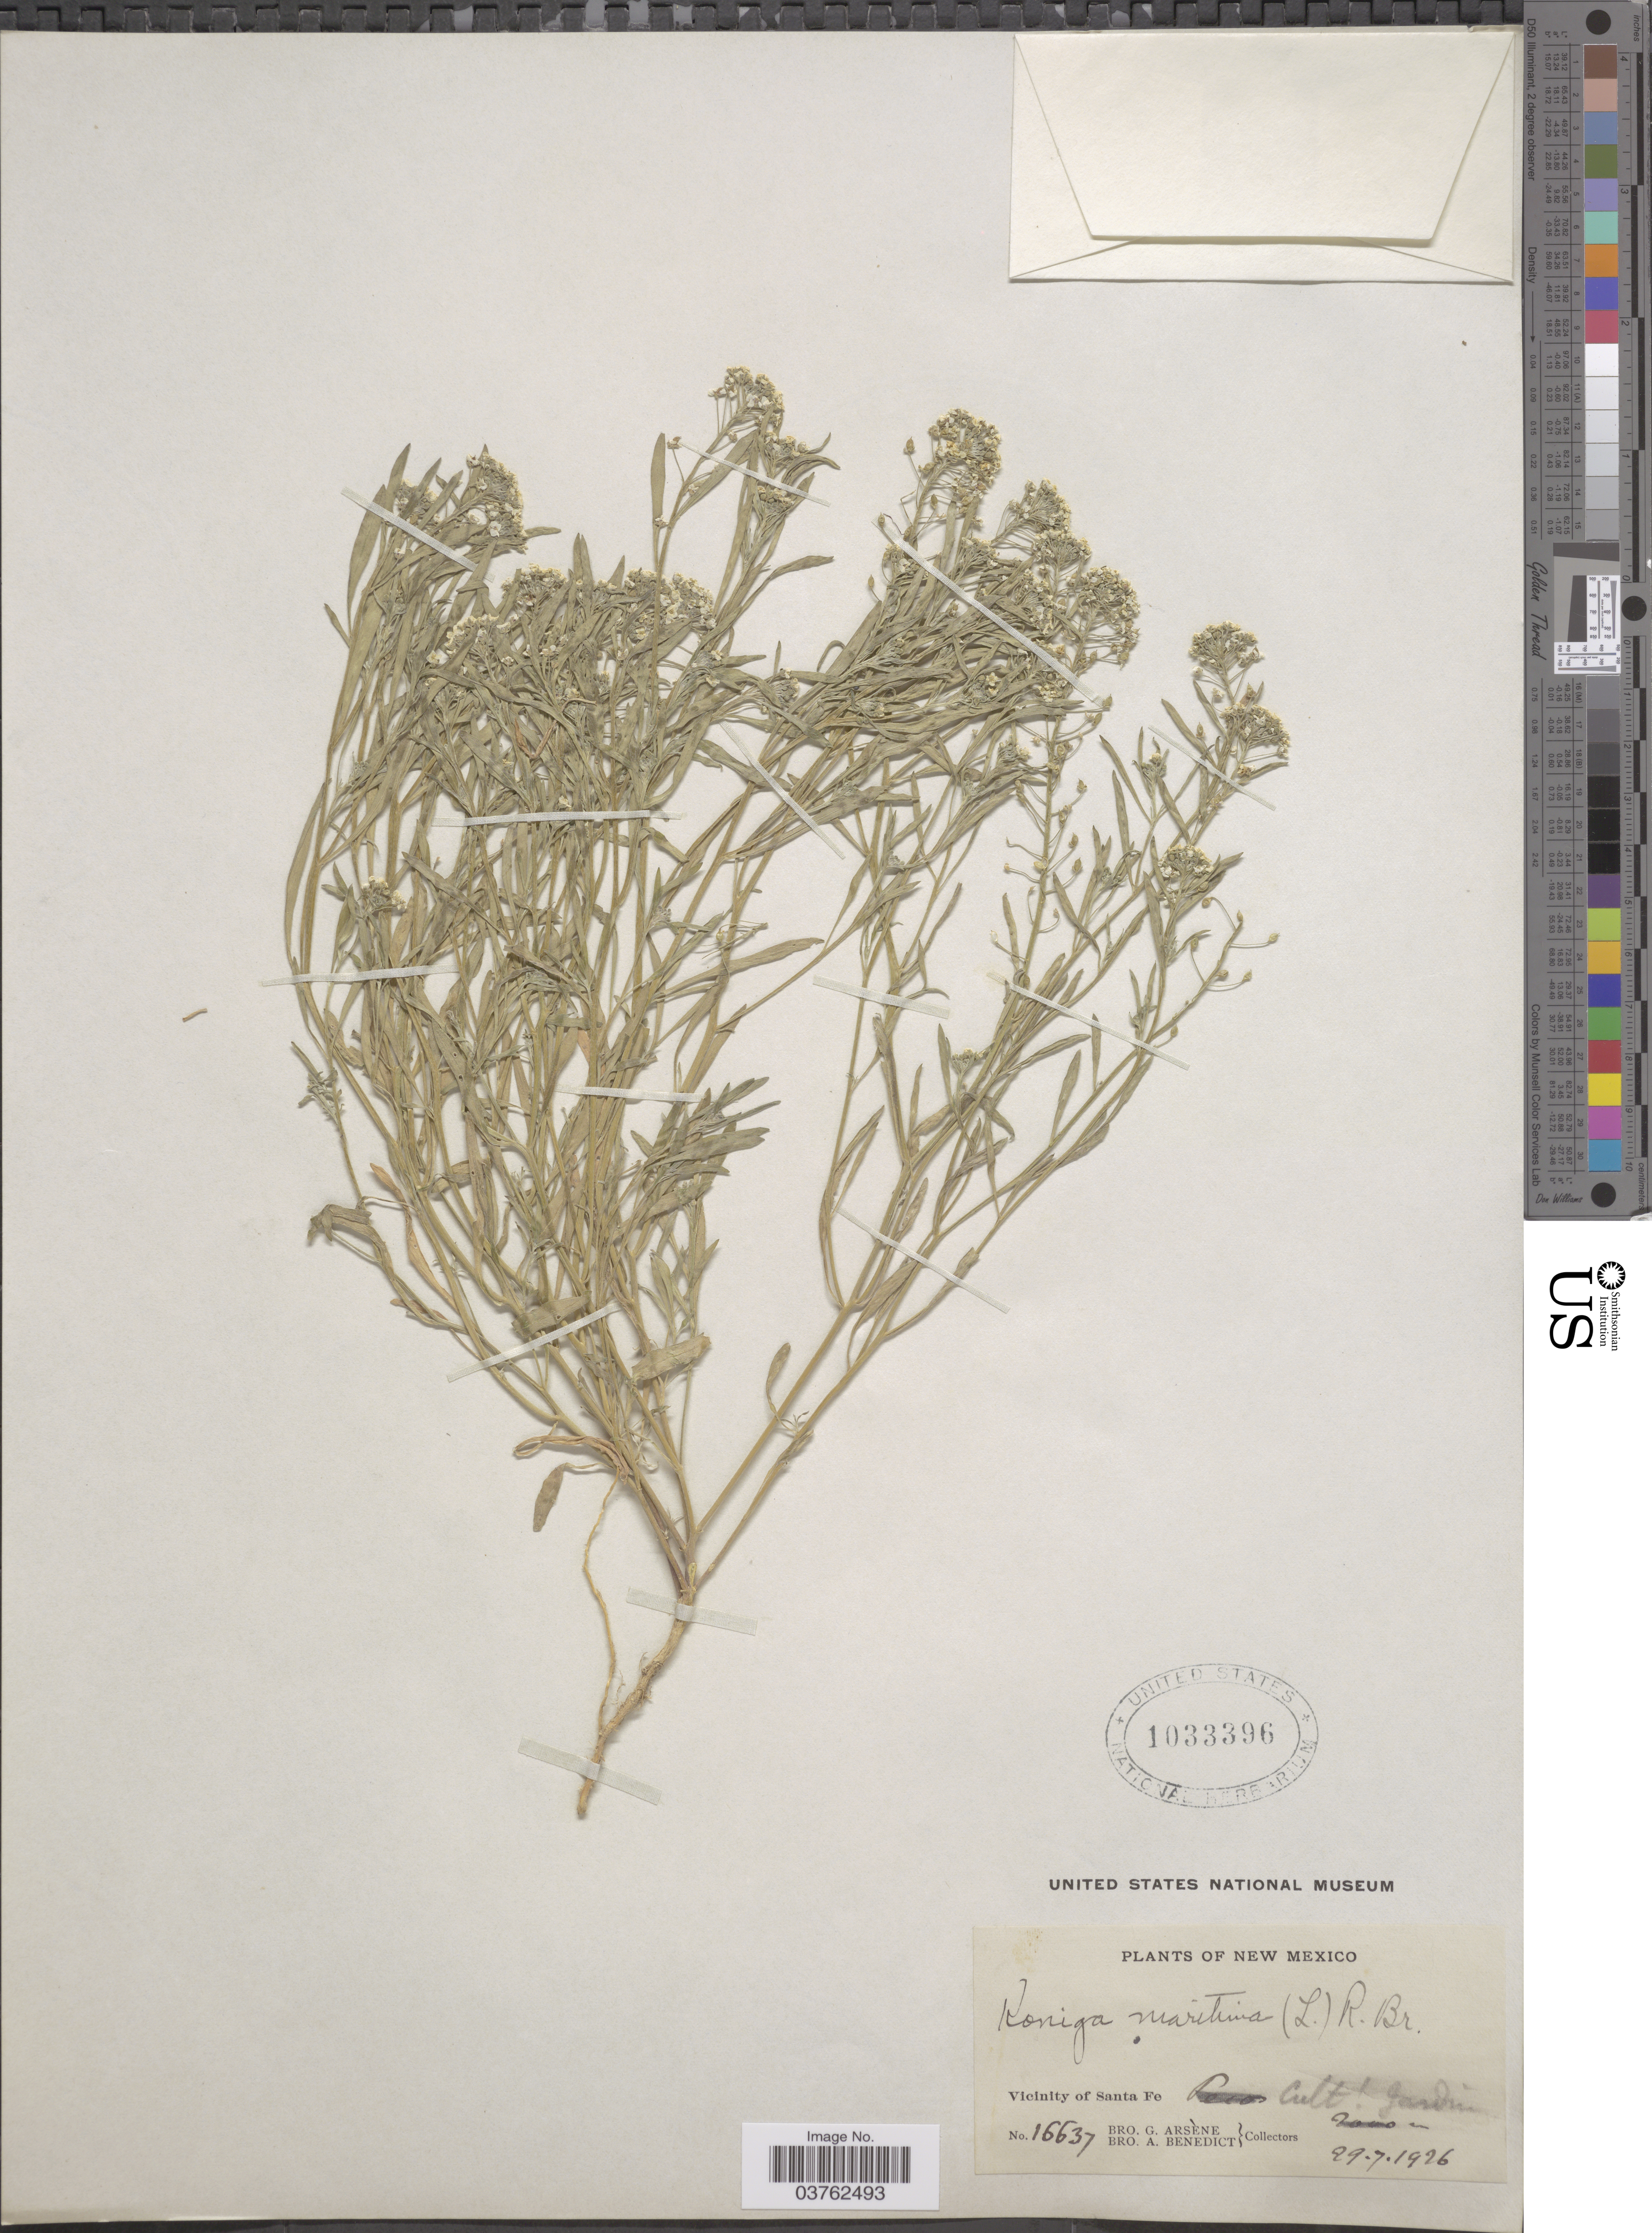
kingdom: Plantae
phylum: Tracheophyta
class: Magnoliopsida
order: Brassicales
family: Brassicaceae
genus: Lobularia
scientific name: Lobularia maritima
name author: (L.) Desv.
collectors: Bro. G. Arsène & Bro. A. Benedict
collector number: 16637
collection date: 1926-07-19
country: United States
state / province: New Mexico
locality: Vicinity of Santa Fe. Jardin.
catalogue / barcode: US 1033396